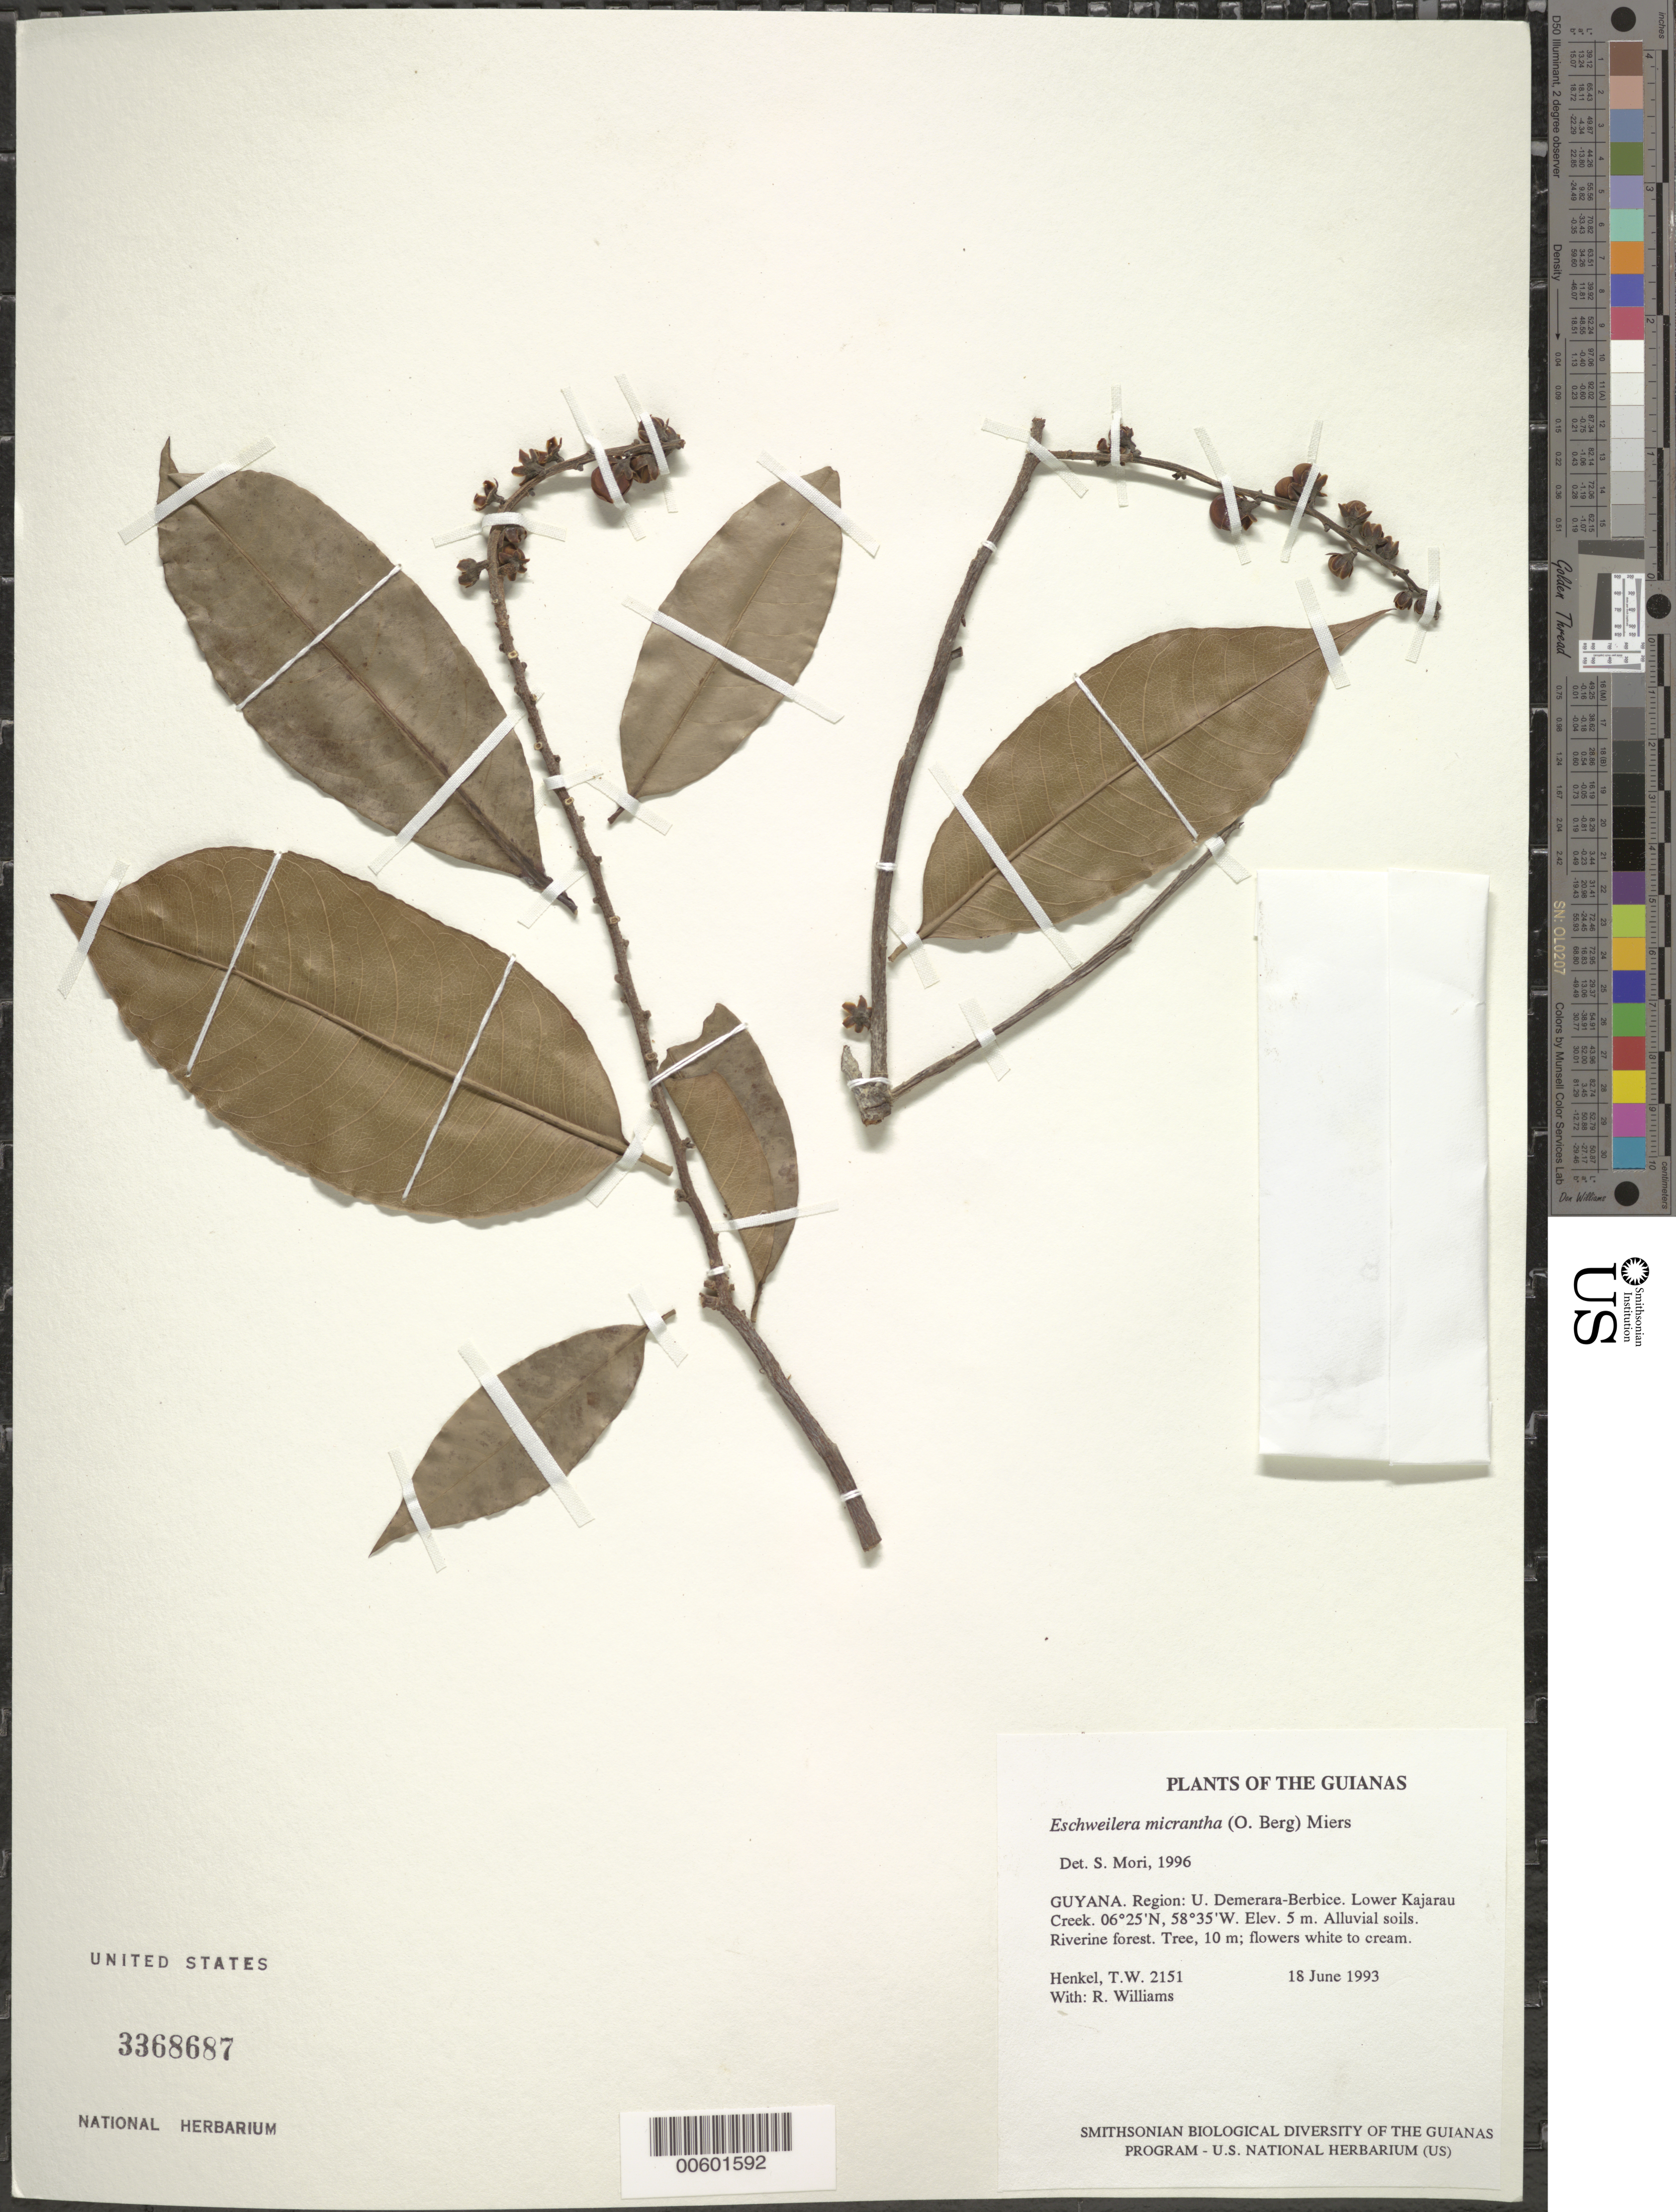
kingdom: Plantae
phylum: Tracheophyta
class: Magnoliopsida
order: Ericales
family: Lecythidaceae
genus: Eschweilera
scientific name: Eschweilera micrantha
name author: (O. Berg) Miers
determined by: Mori, Scott A.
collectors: T. Henkel & R. Williams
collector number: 2151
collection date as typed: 18 June 1993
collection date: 1993-06-18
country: Guyana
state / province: U. Demerara-Berbice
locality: Lower Kajarau Creek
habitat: Alluvial soils. Riverine forest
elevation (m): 5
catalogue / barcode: US 3368687